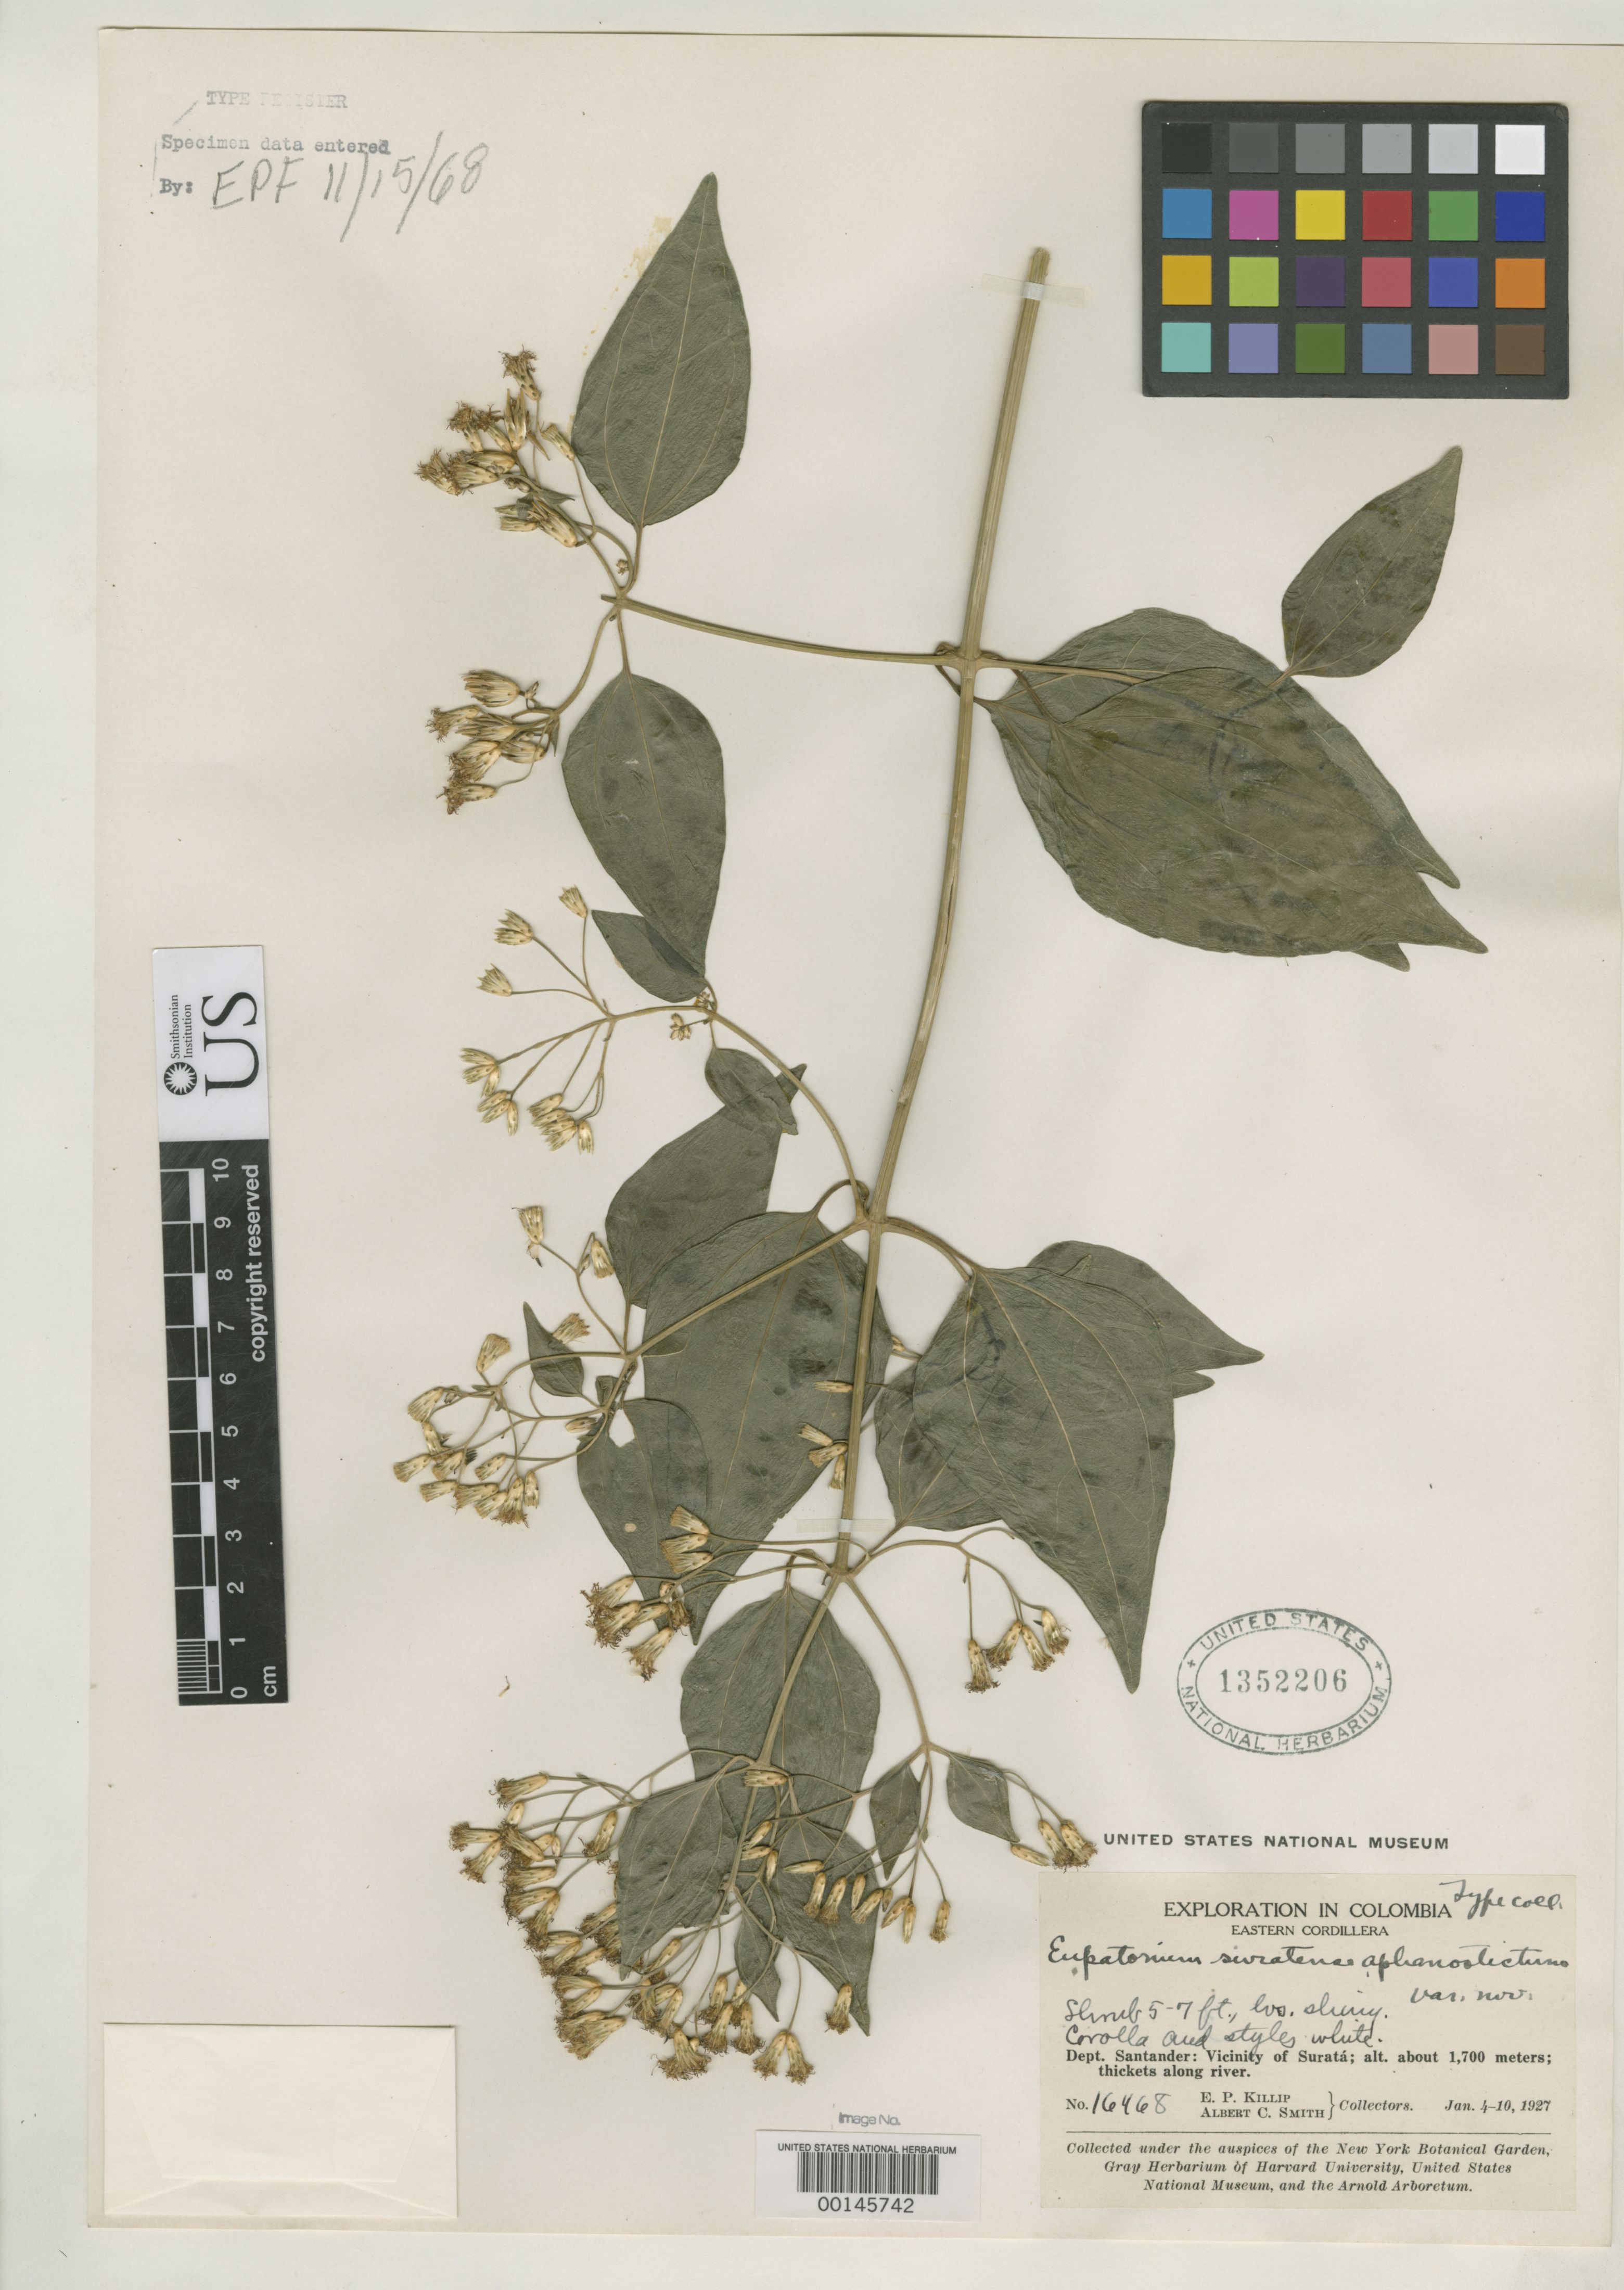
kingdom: Plantae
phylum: Tracheophyta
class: Magnoliopsida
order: Asterales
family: Asteraceae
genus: Eupatorium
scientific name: Eupatorium suratense var. aphanostictum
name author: B.L. Rob.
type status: Isotype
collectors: E. P. Killip & A. C. Smith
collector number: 16468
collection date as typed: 04 Jan 1927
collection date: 1927-01-04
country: Colombia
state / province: Santander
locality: Vicinity of Surata.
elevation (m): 1700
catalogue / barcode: US 1352206